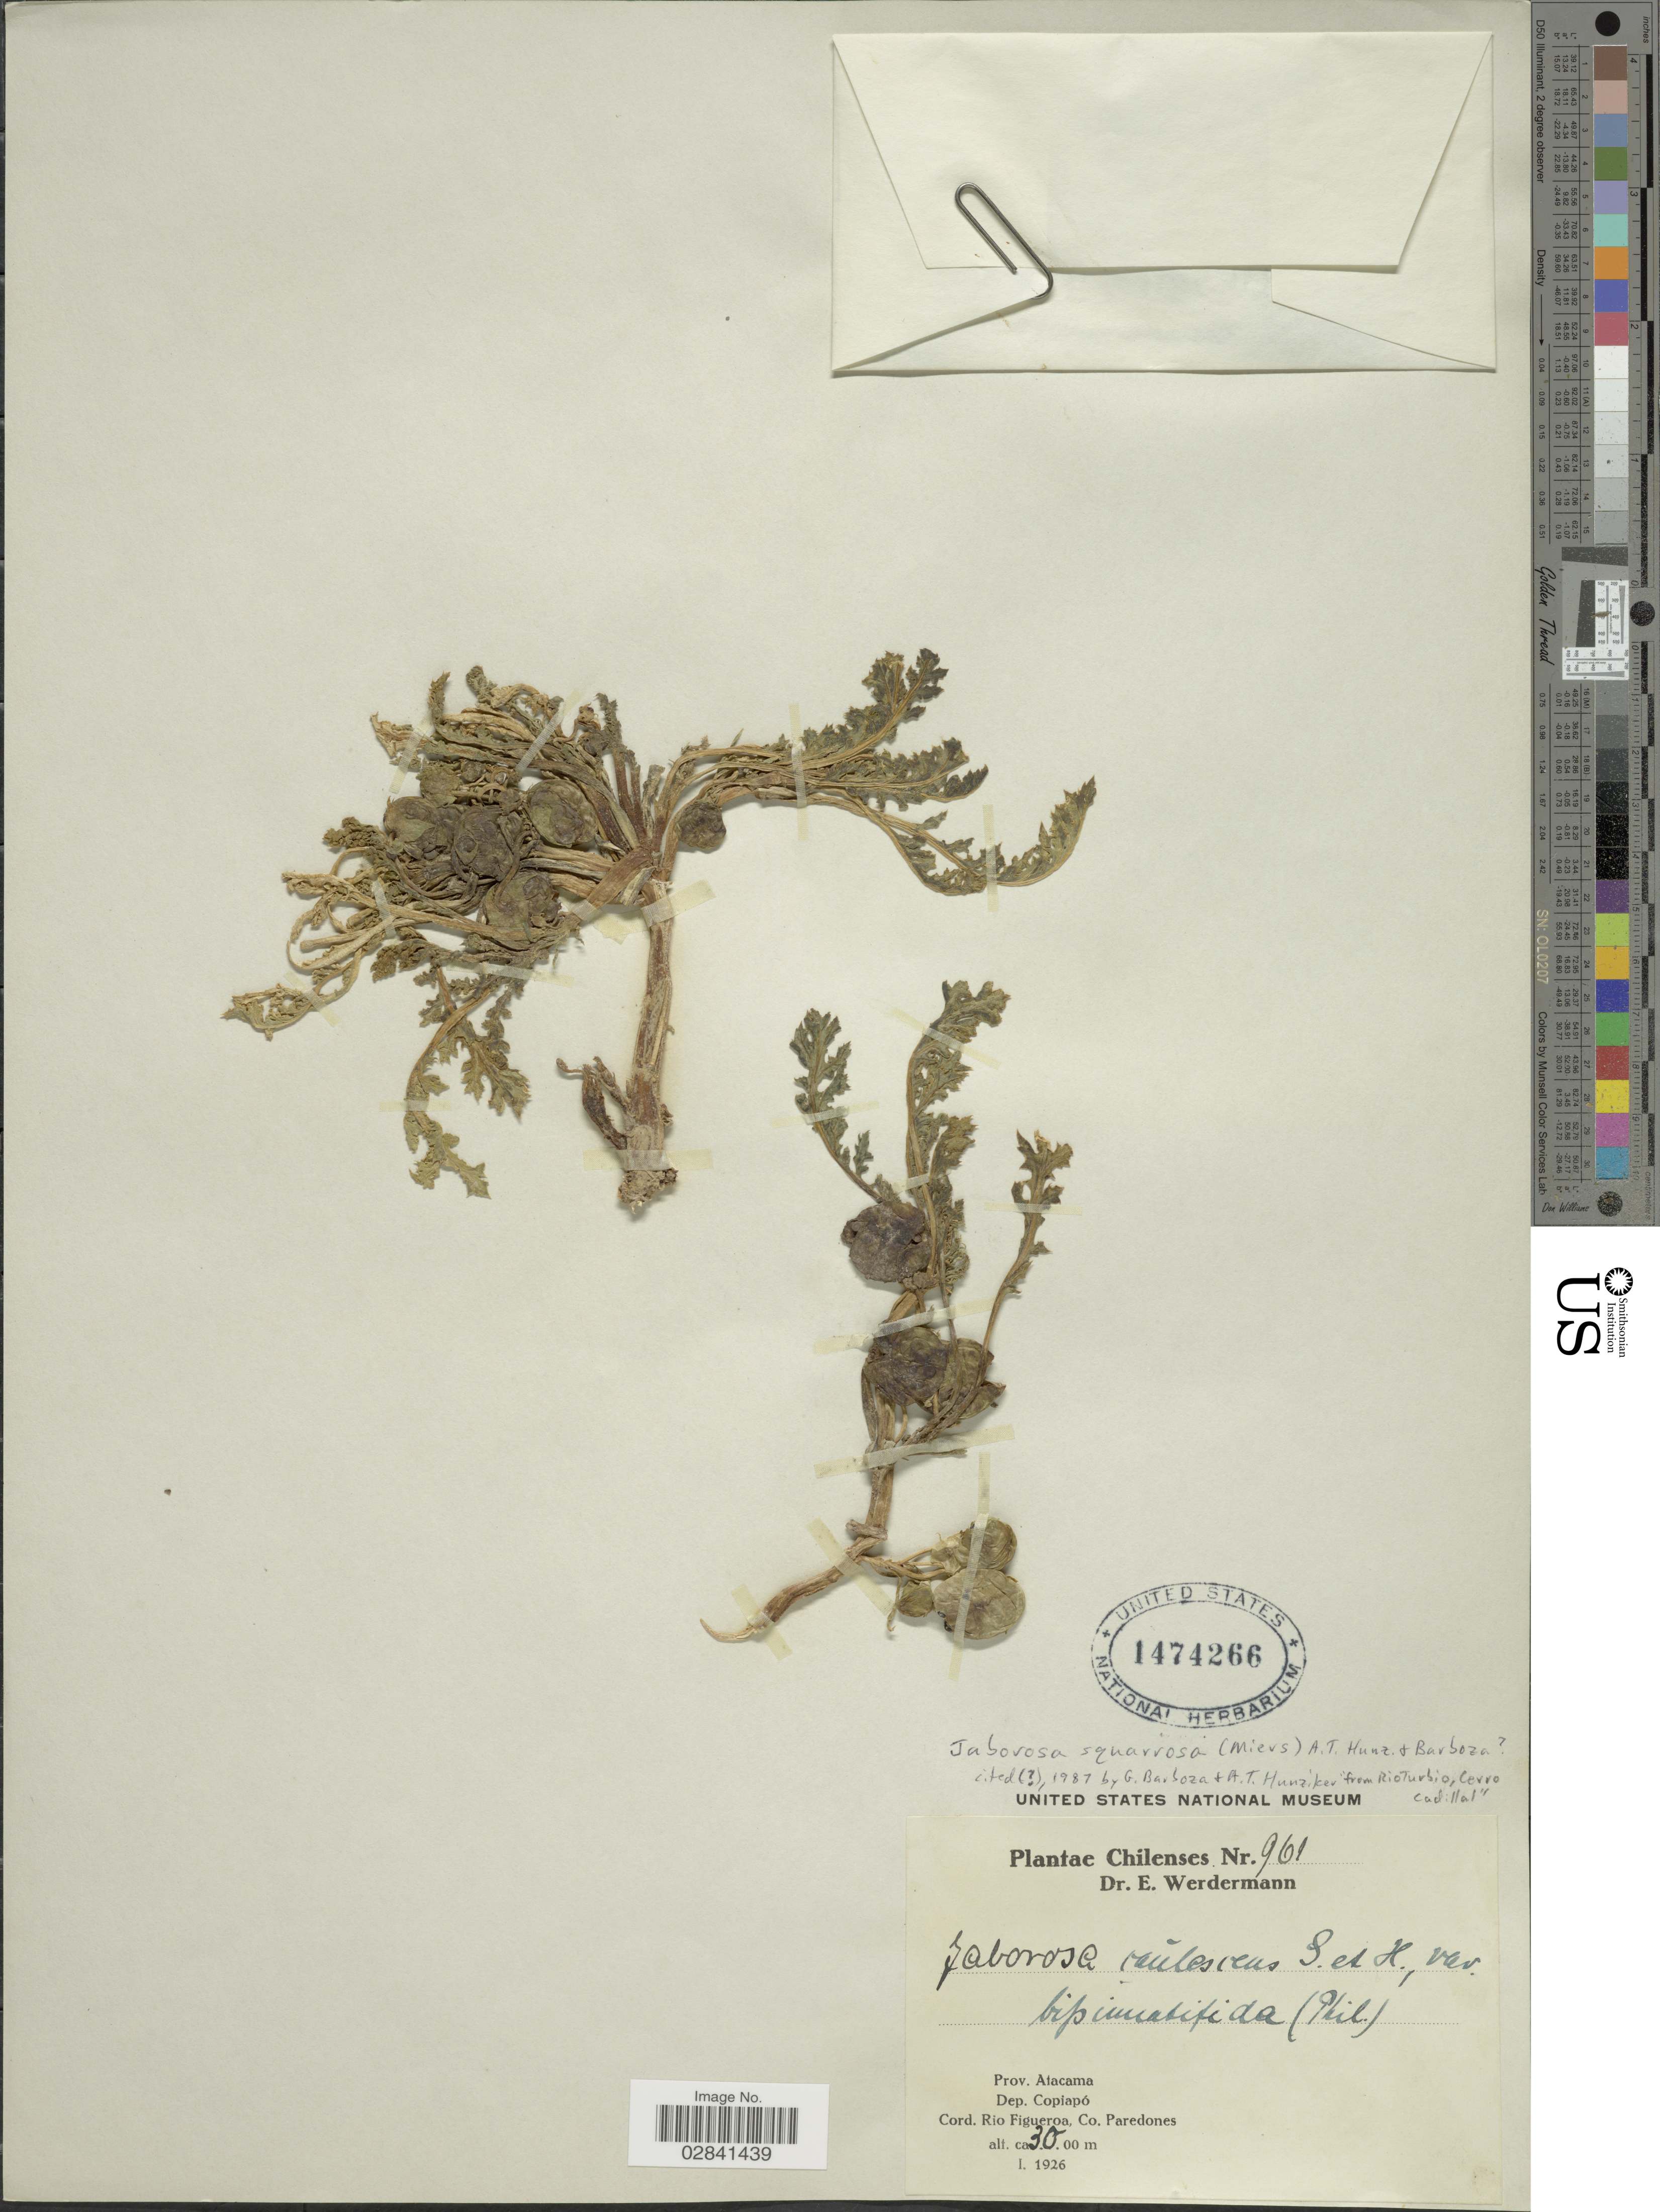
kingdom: Plantae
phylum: Tracheophyta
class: Magnoliopsida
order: Solanales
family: Solanaceae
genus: Jaborosa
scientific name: Jaborosa squarrosa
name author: (Miers) Hunz. & Barboza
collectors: E. Werdermann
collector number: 961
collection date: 1926-01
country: Chile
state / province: Atacama (III)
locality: Dep. Coplapó. Cord. Rio Figueroa, Co. Paredones.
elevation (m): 3000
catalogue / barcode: US 1474266